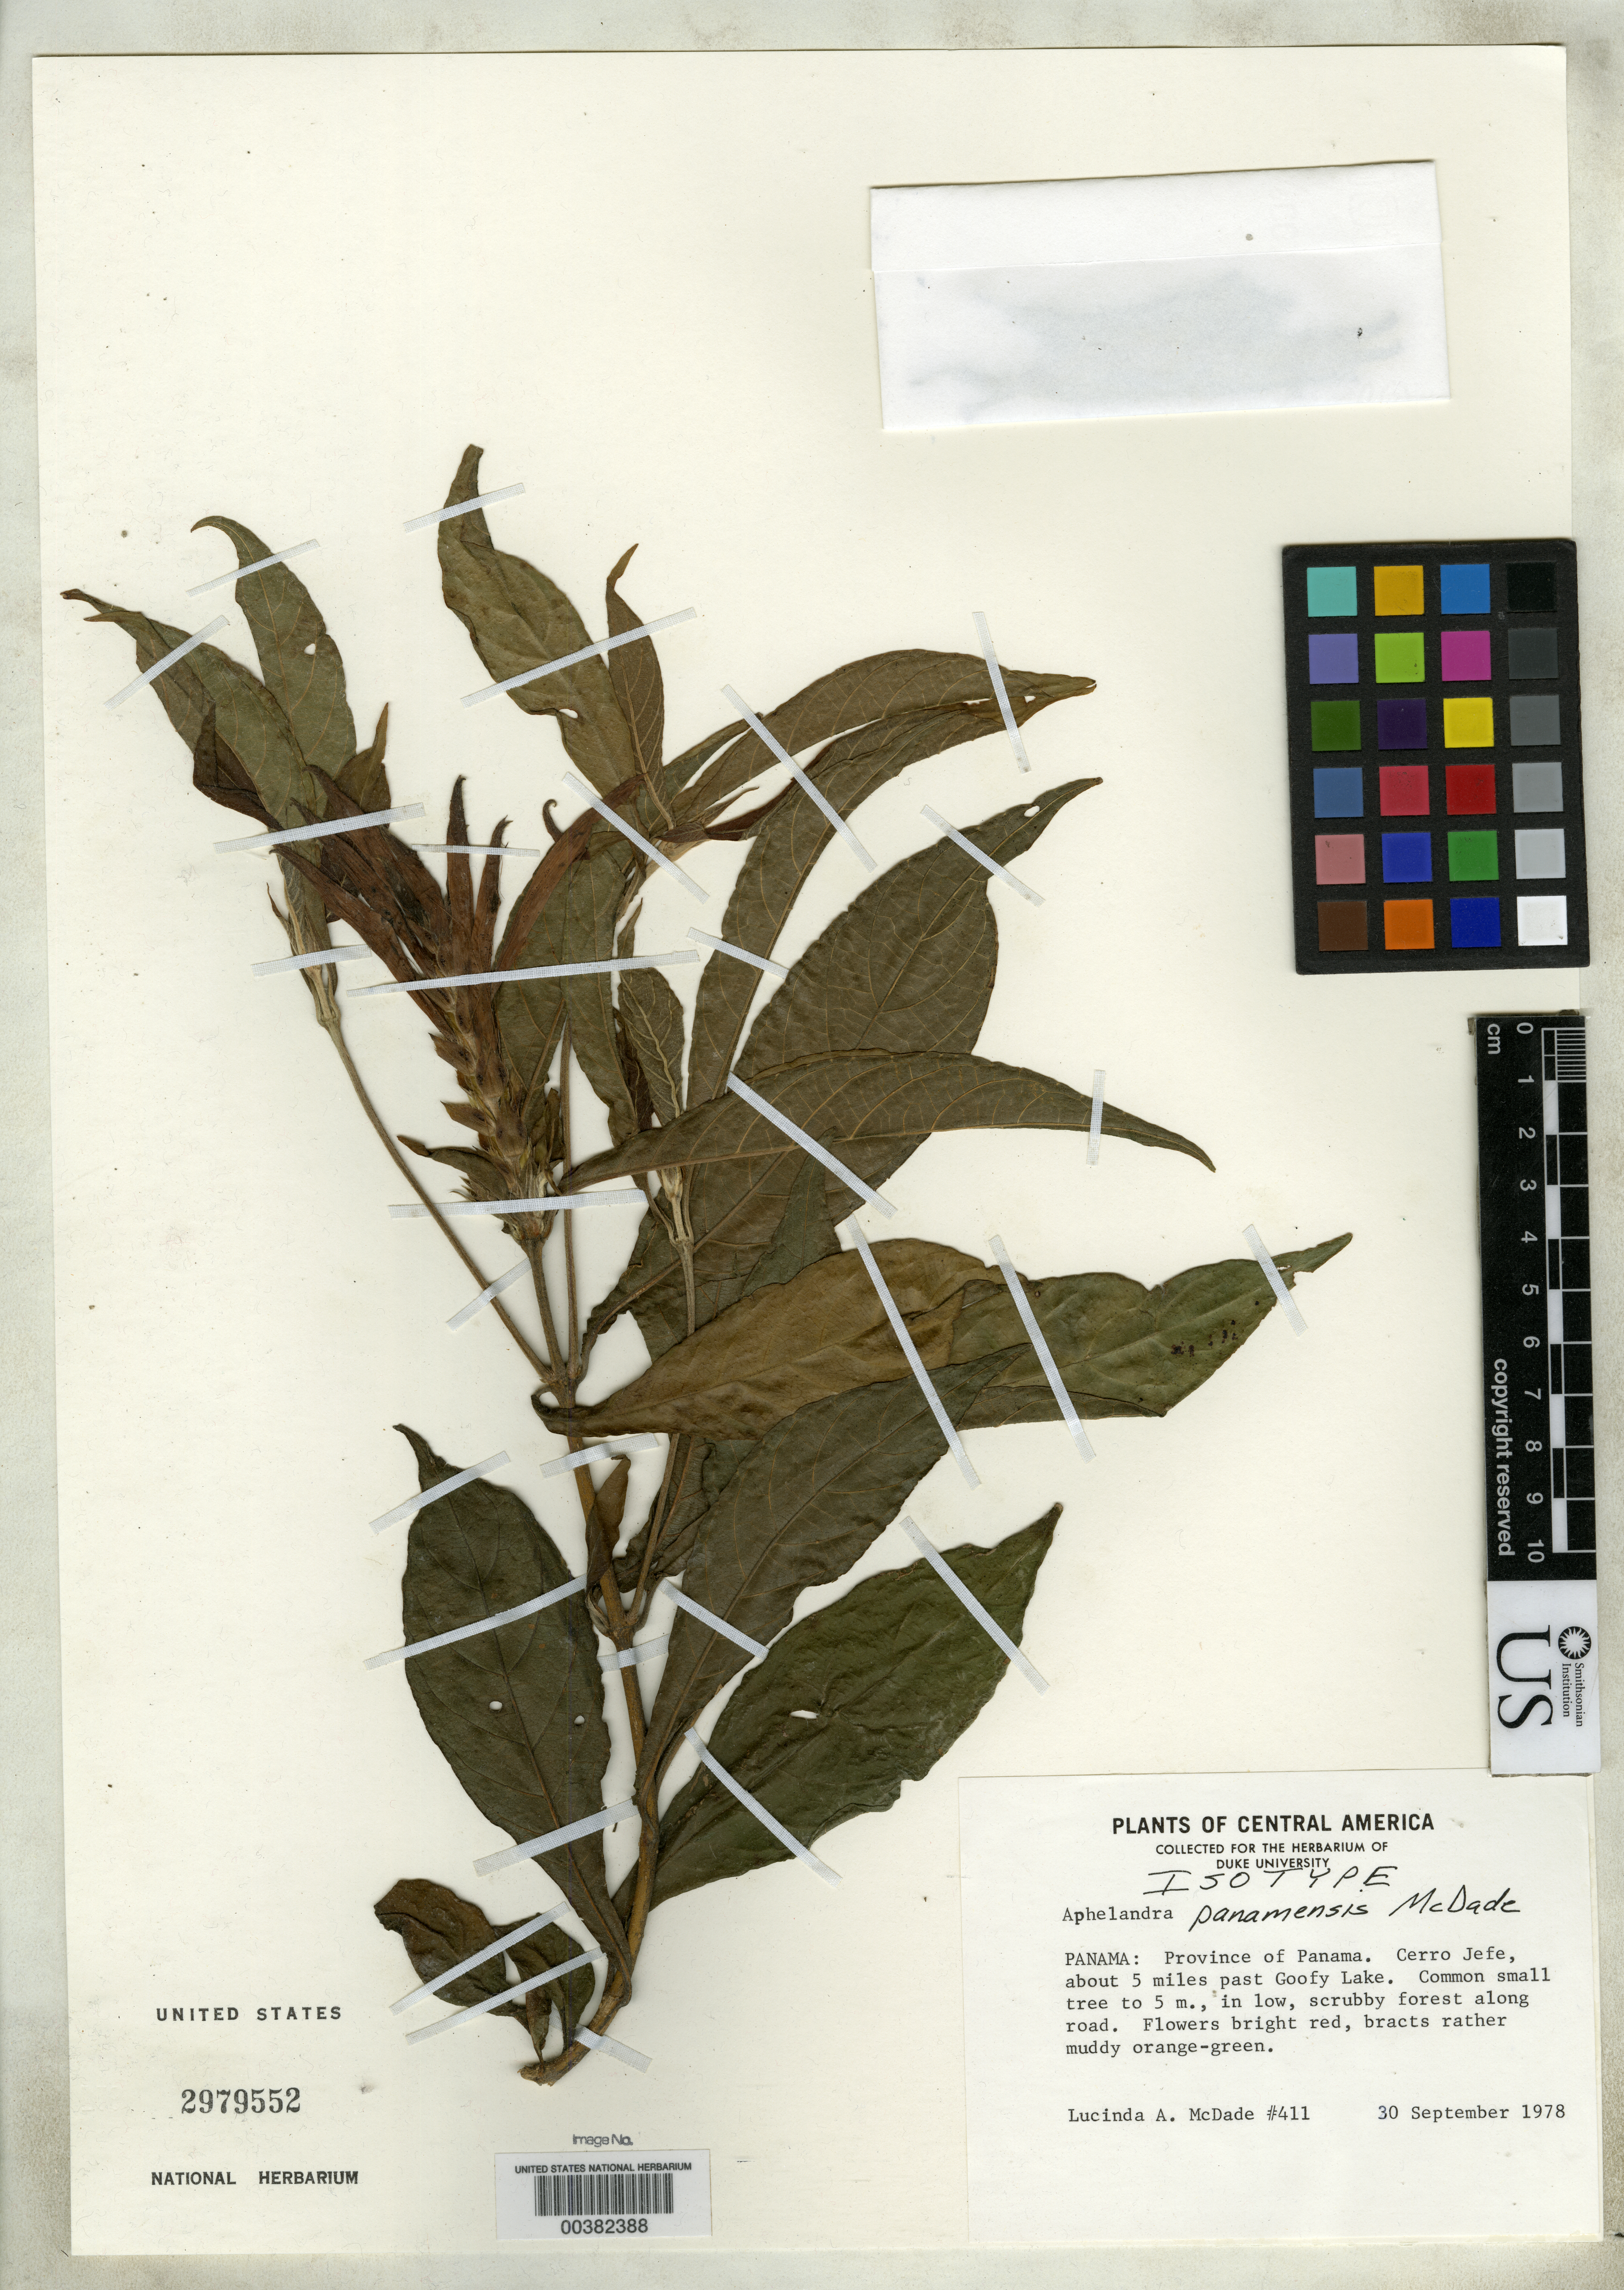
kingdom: Plantae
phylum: Tracheophyta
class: Magnoliopsida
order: Lamiales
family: Acanthaceae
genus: Aphelandra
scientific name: Aphelandra panamensis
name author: McDade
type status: Isotype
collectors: L. McDade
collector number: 411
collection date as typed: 30 Sep 1978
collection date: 1978-09-30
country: Panama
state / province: Panamá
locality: Cerro Jefe, 5 mi. past Goofy Lake.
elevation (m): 800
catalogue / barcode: US 2979552